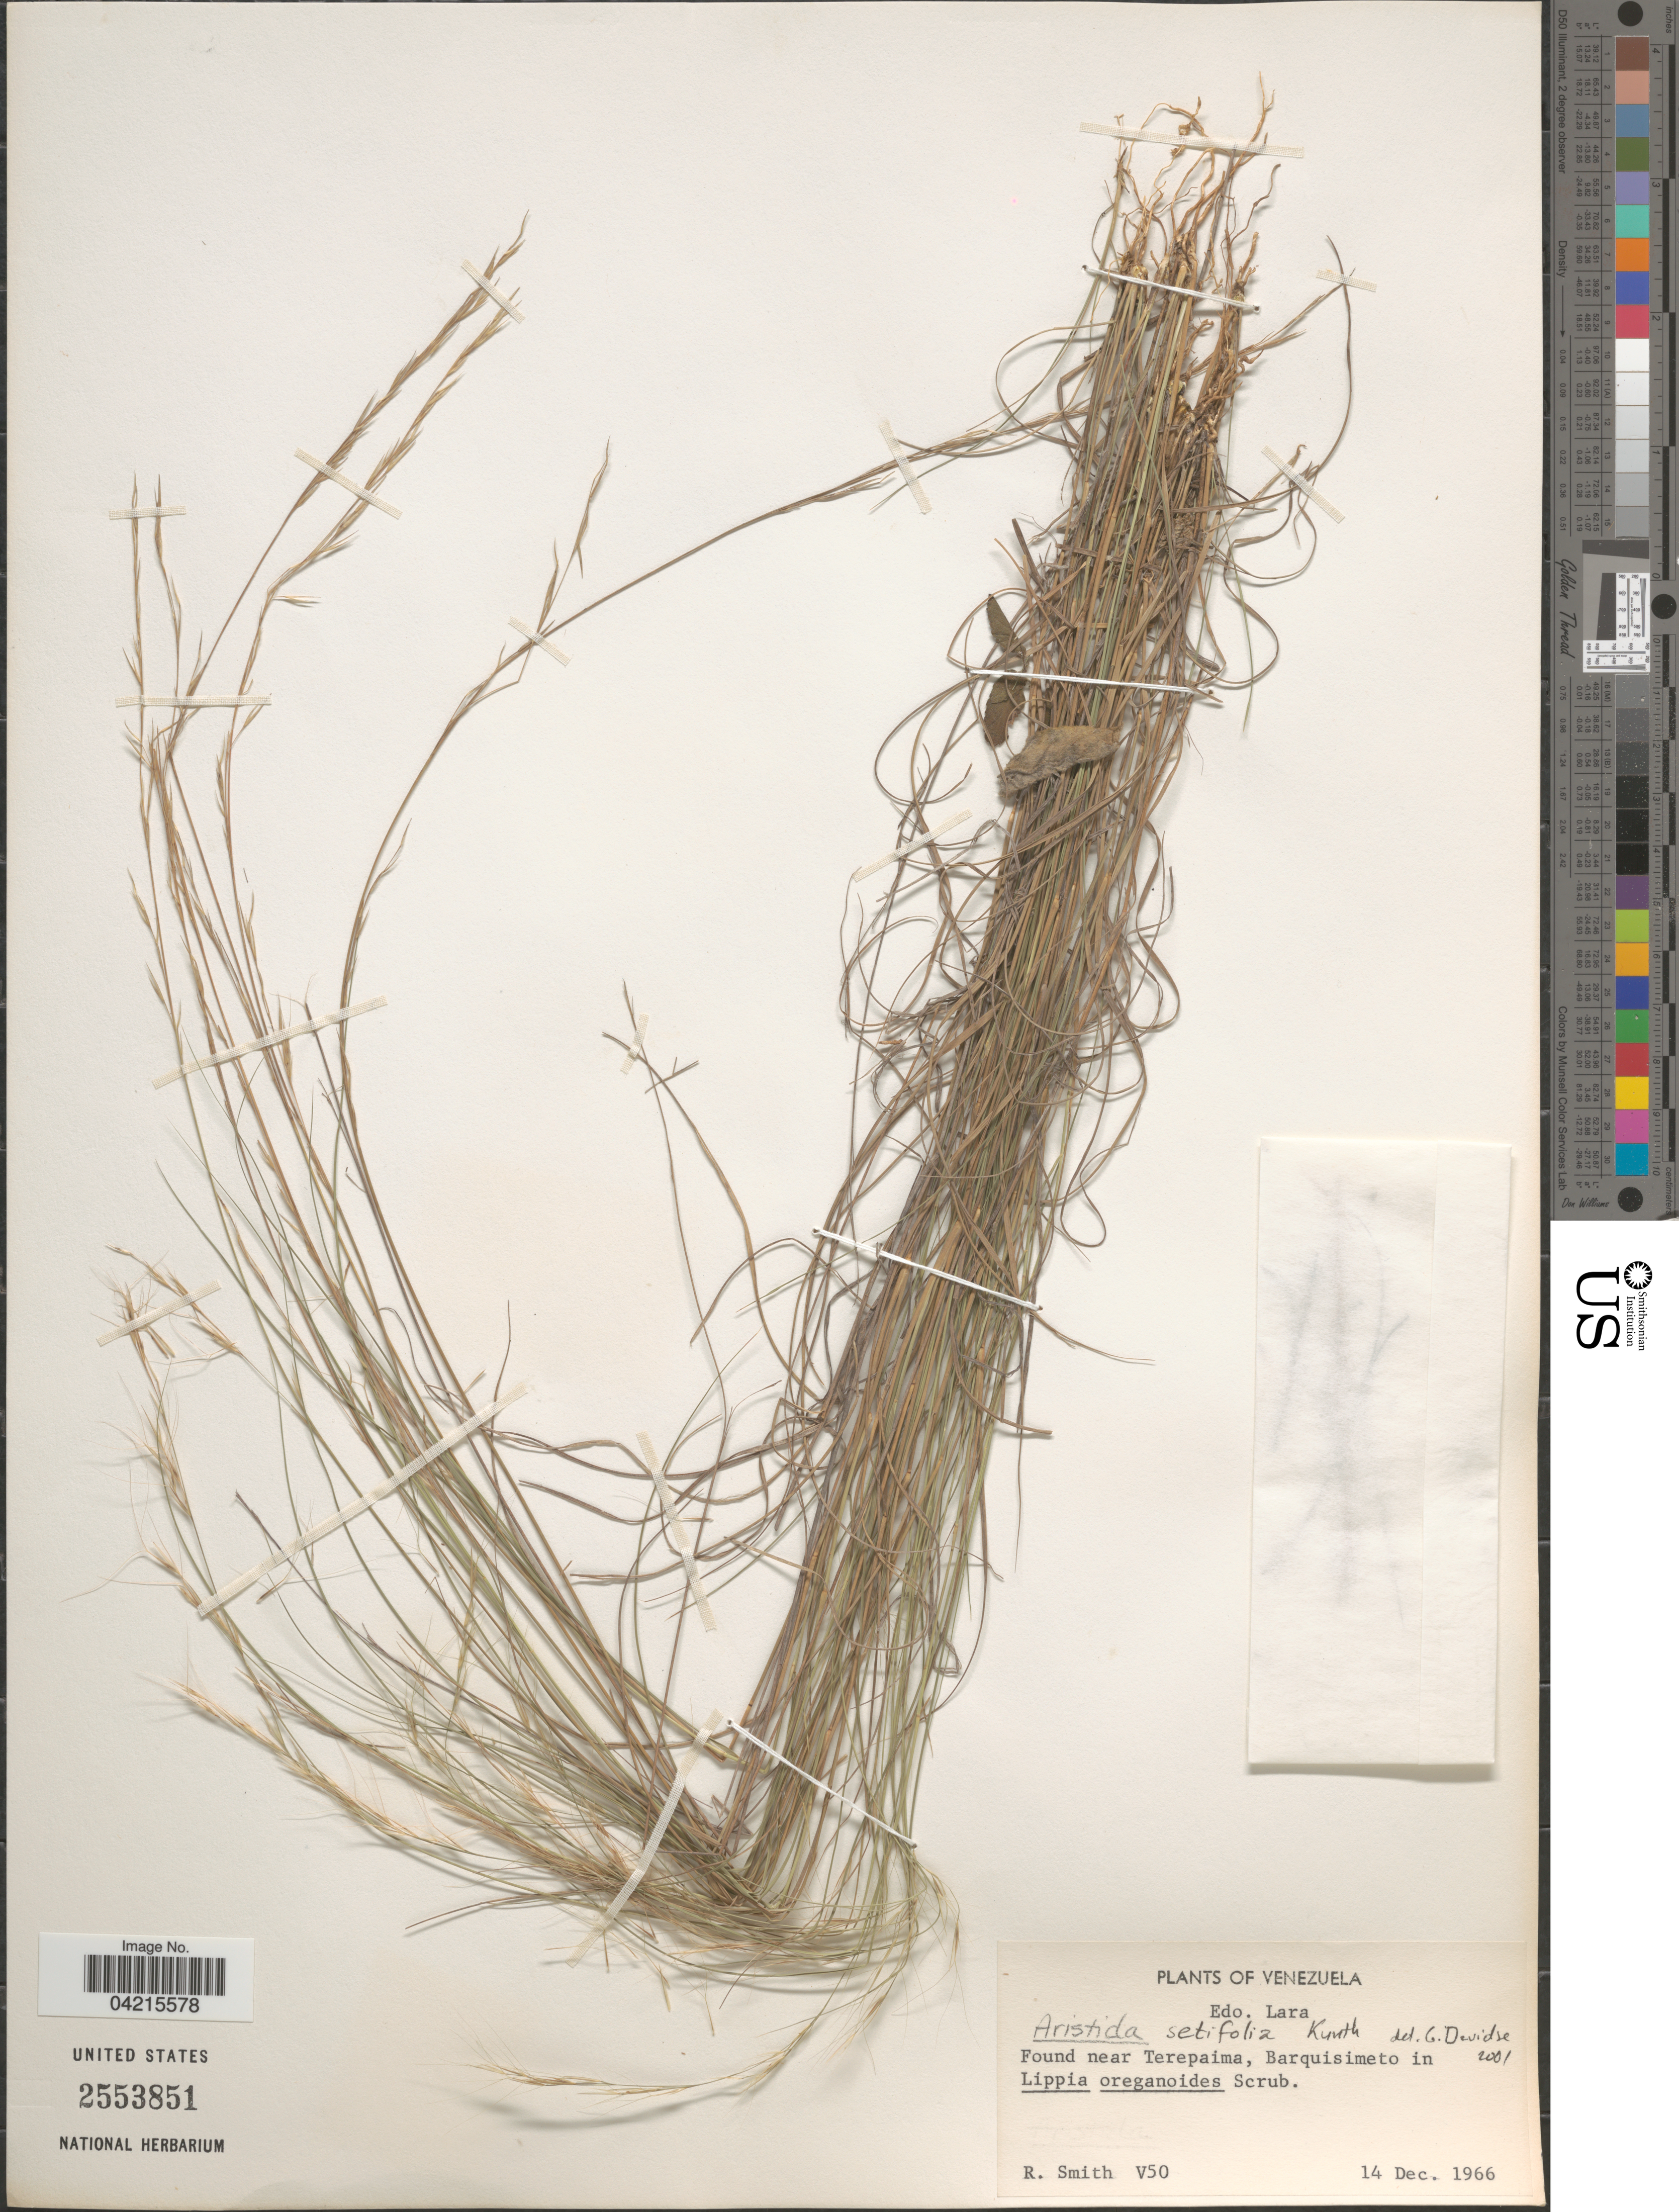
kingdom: Plantae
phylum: Tracheophyta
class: Liliopsida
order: Poales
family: Poaceae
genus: Aristida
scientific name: Aristida setifolia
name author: Kunth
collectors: R. Smith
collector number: V50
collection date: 1966-12-14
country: Venezuela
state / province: Lara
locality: Found near Terepaima, Barquisimeto in Lippia oreganoides Scrub.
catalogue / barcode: US 2553851